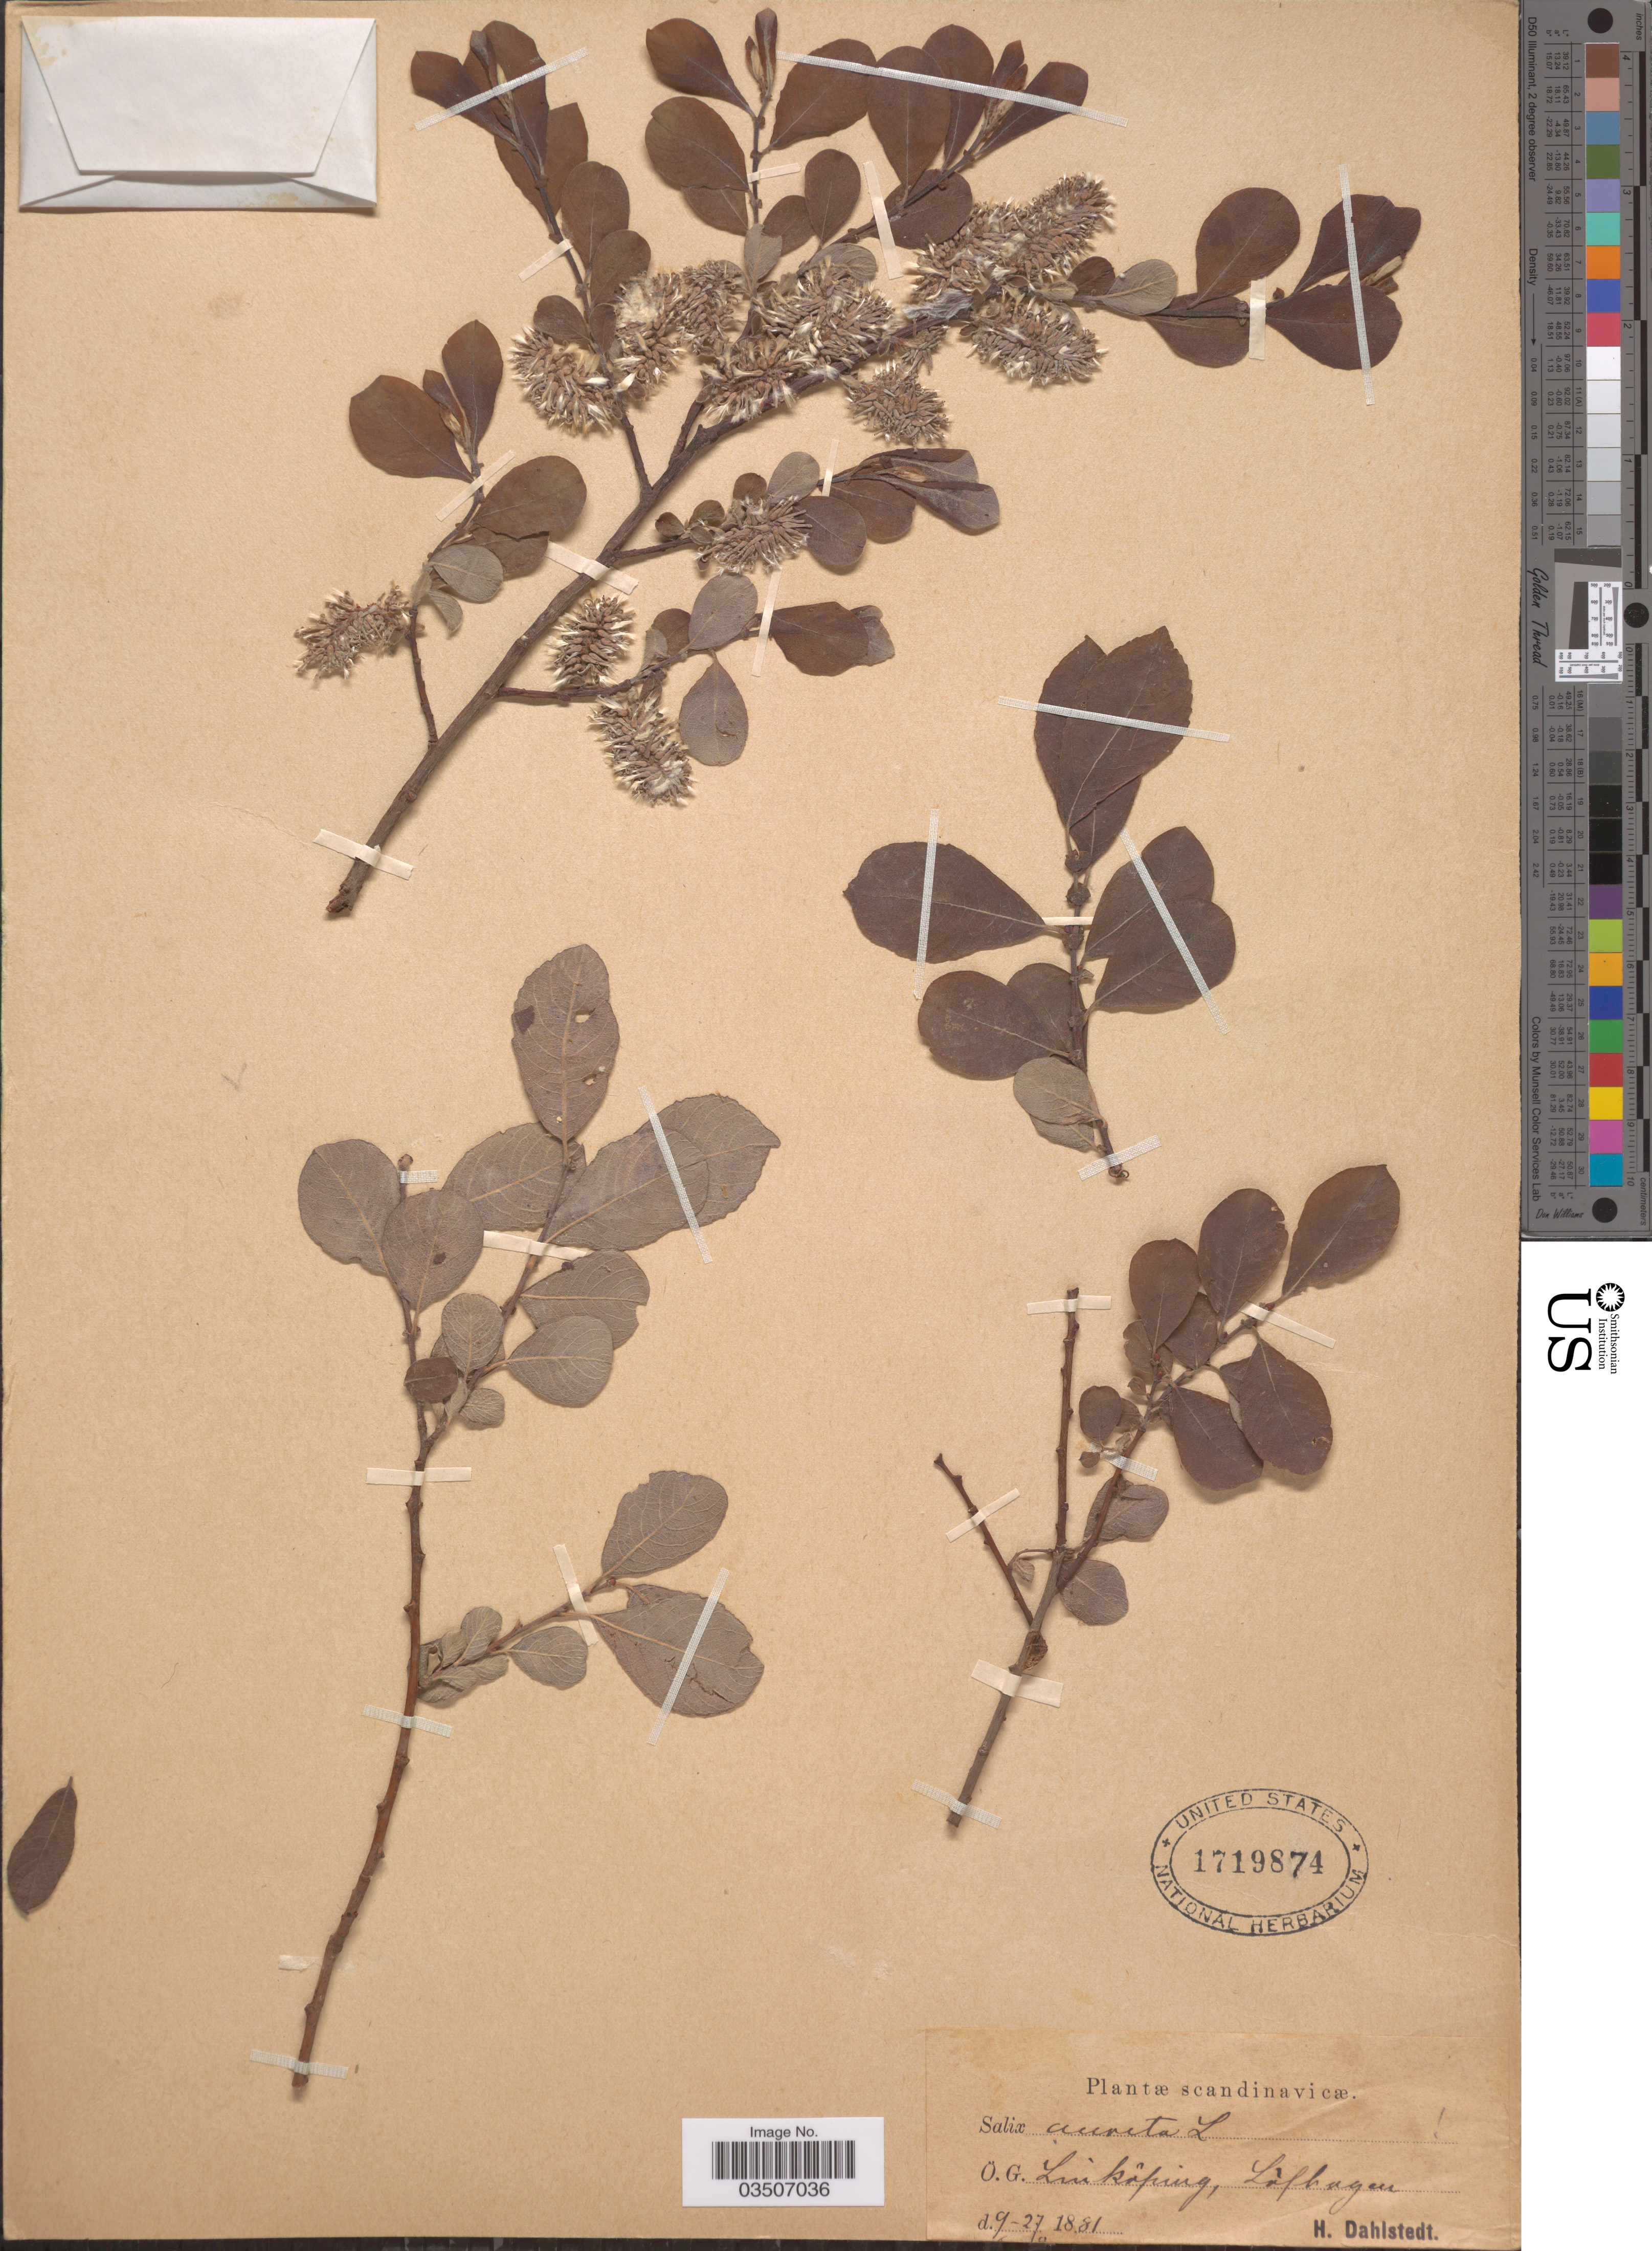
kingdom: Plantae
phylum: Tracheophyta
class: Magnoliopsida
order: Malpighiales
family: Salicaceae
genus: Salix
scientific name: Salix aurita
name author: L.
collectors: H. G. Dahlstedt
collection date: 1881-09-27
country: Sweden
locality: Scandinavicæ. Linkoping, Lofhagen [ = Lövhagen].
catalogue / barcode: US 1719874